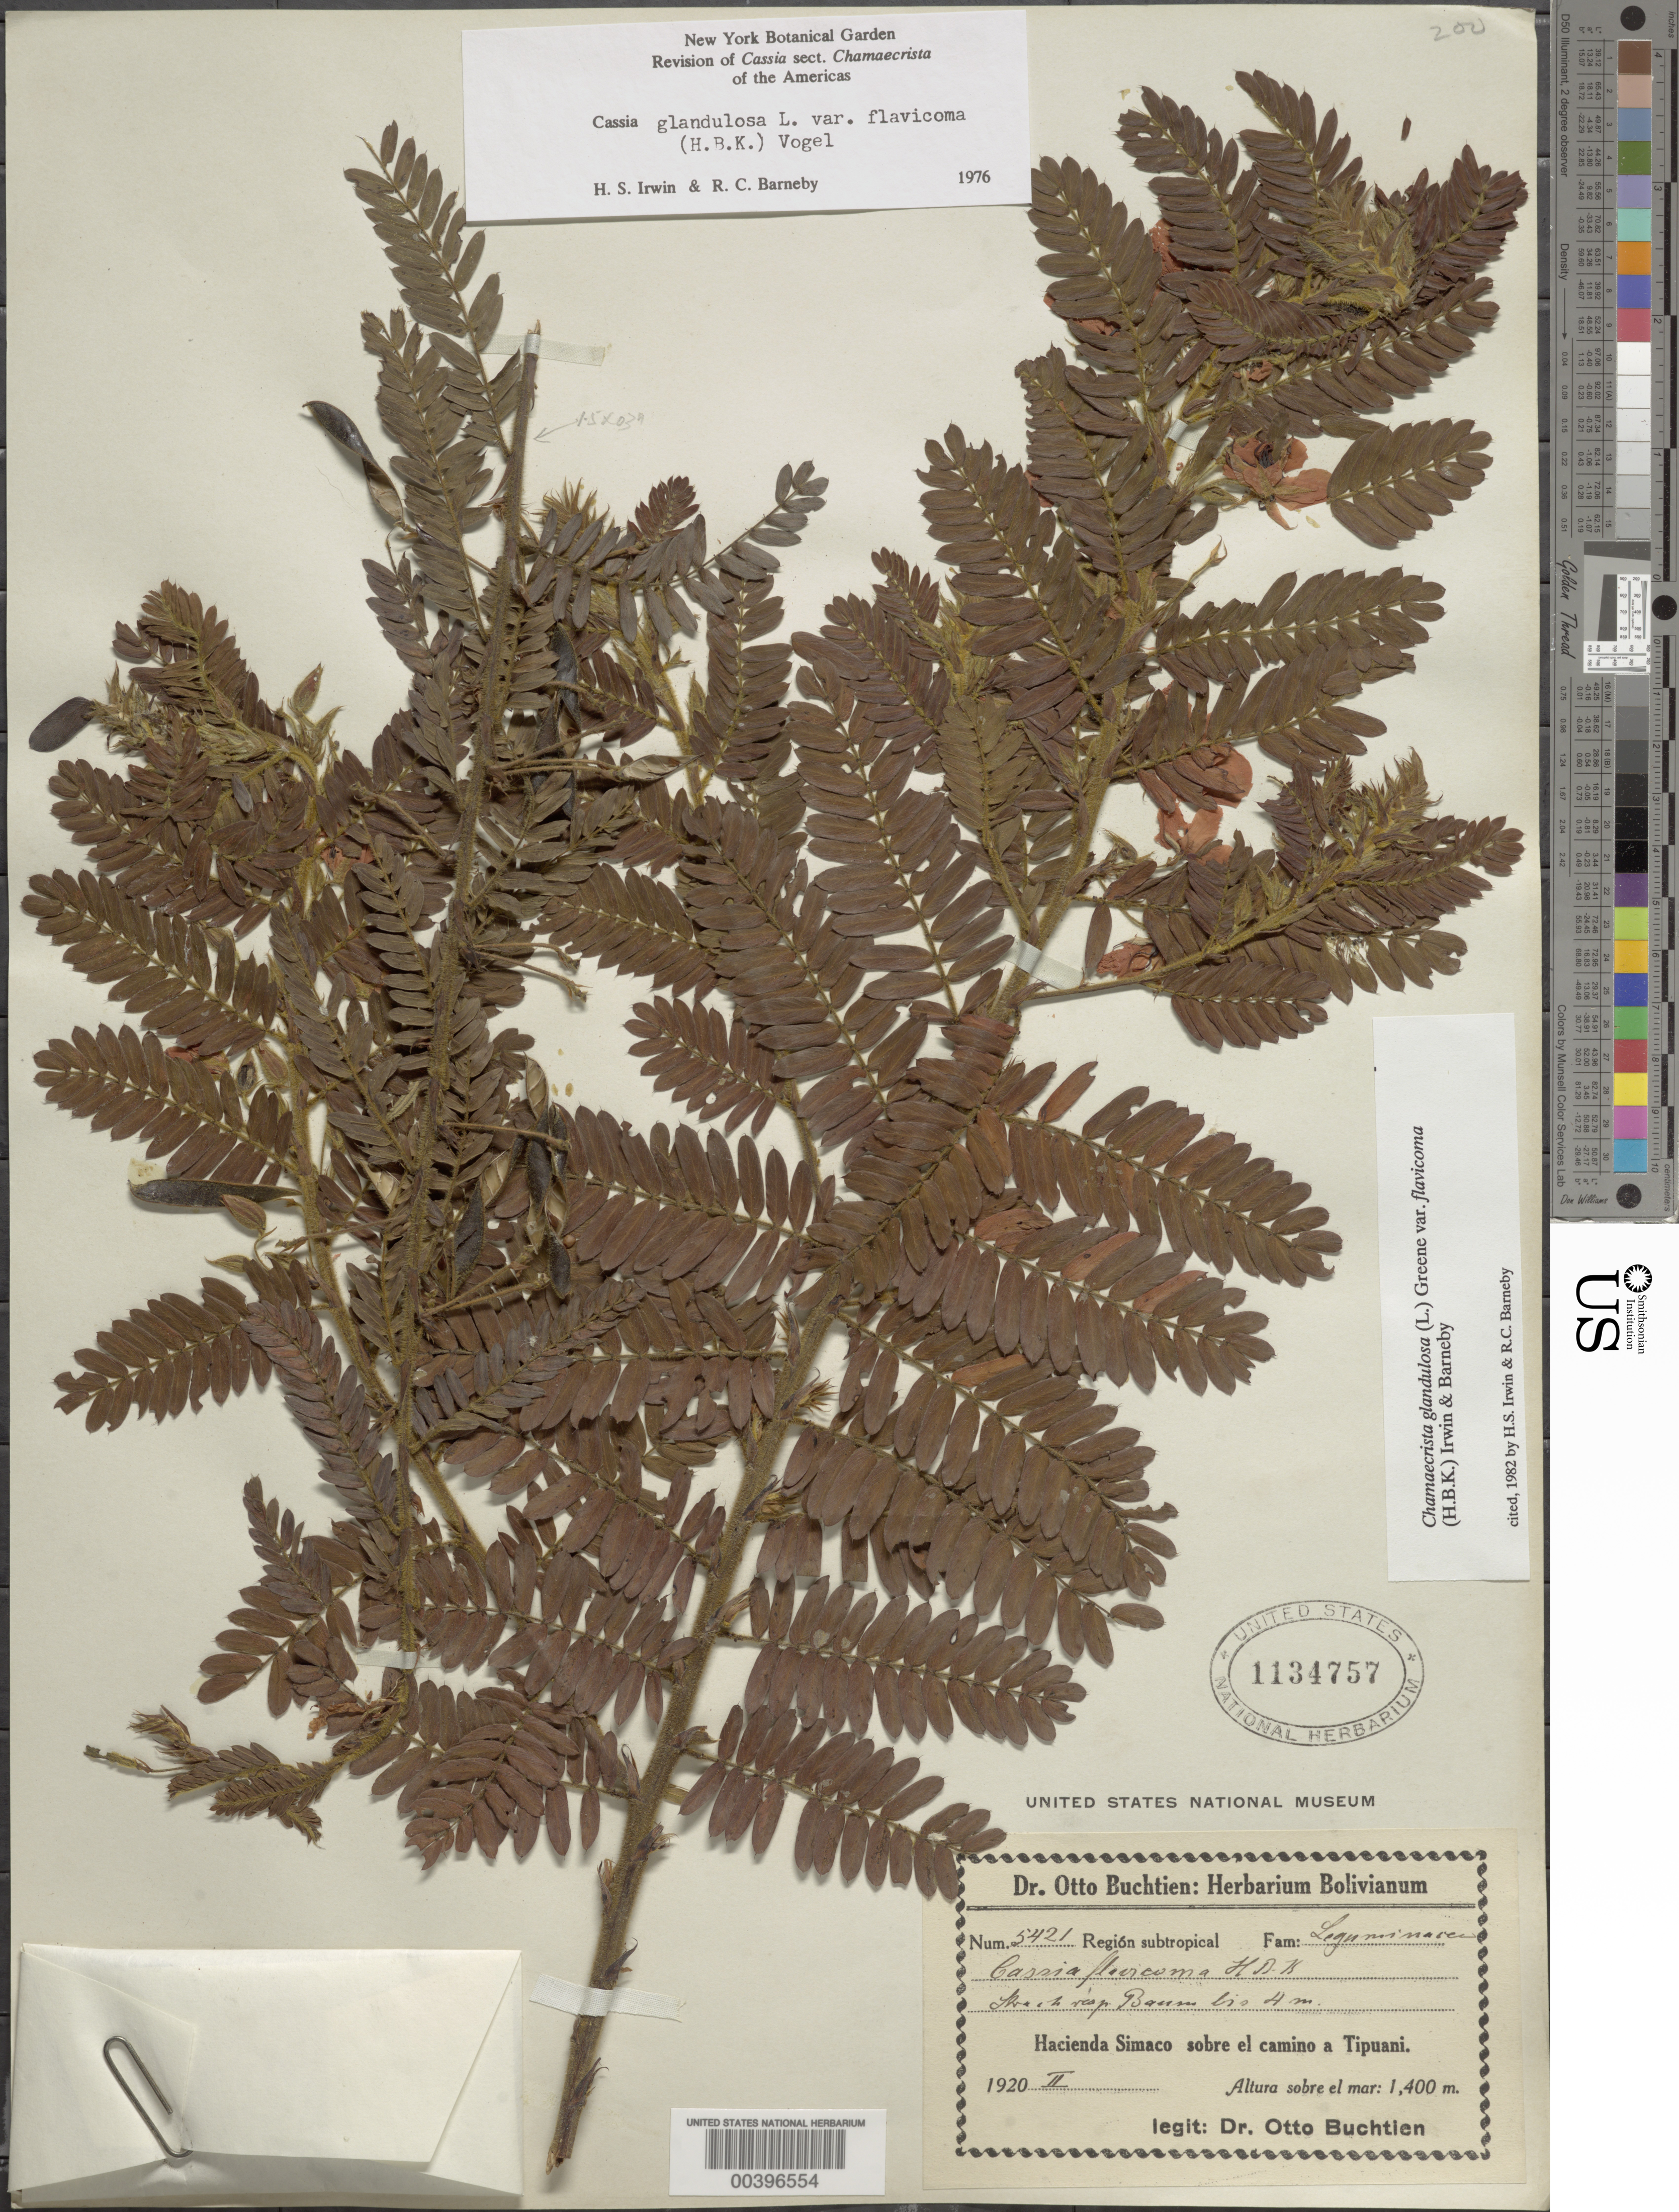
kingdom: Plantae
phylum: Tracheophyta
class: Magnoliopsida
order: Fabales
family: Fabaceae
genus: Chamaecrista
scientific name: Chamaecrista glandulosa var. flavicoma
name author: (Kunth) H.S. Irwin & Barneby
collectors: O. Buchtien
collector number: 5421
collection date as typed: Feb 1920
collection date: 1920-02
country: Bolivia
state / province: La Paz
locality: Hacienda Simaco sobre el camino a Tipuani.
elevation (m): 1400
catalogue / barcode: US 1134757